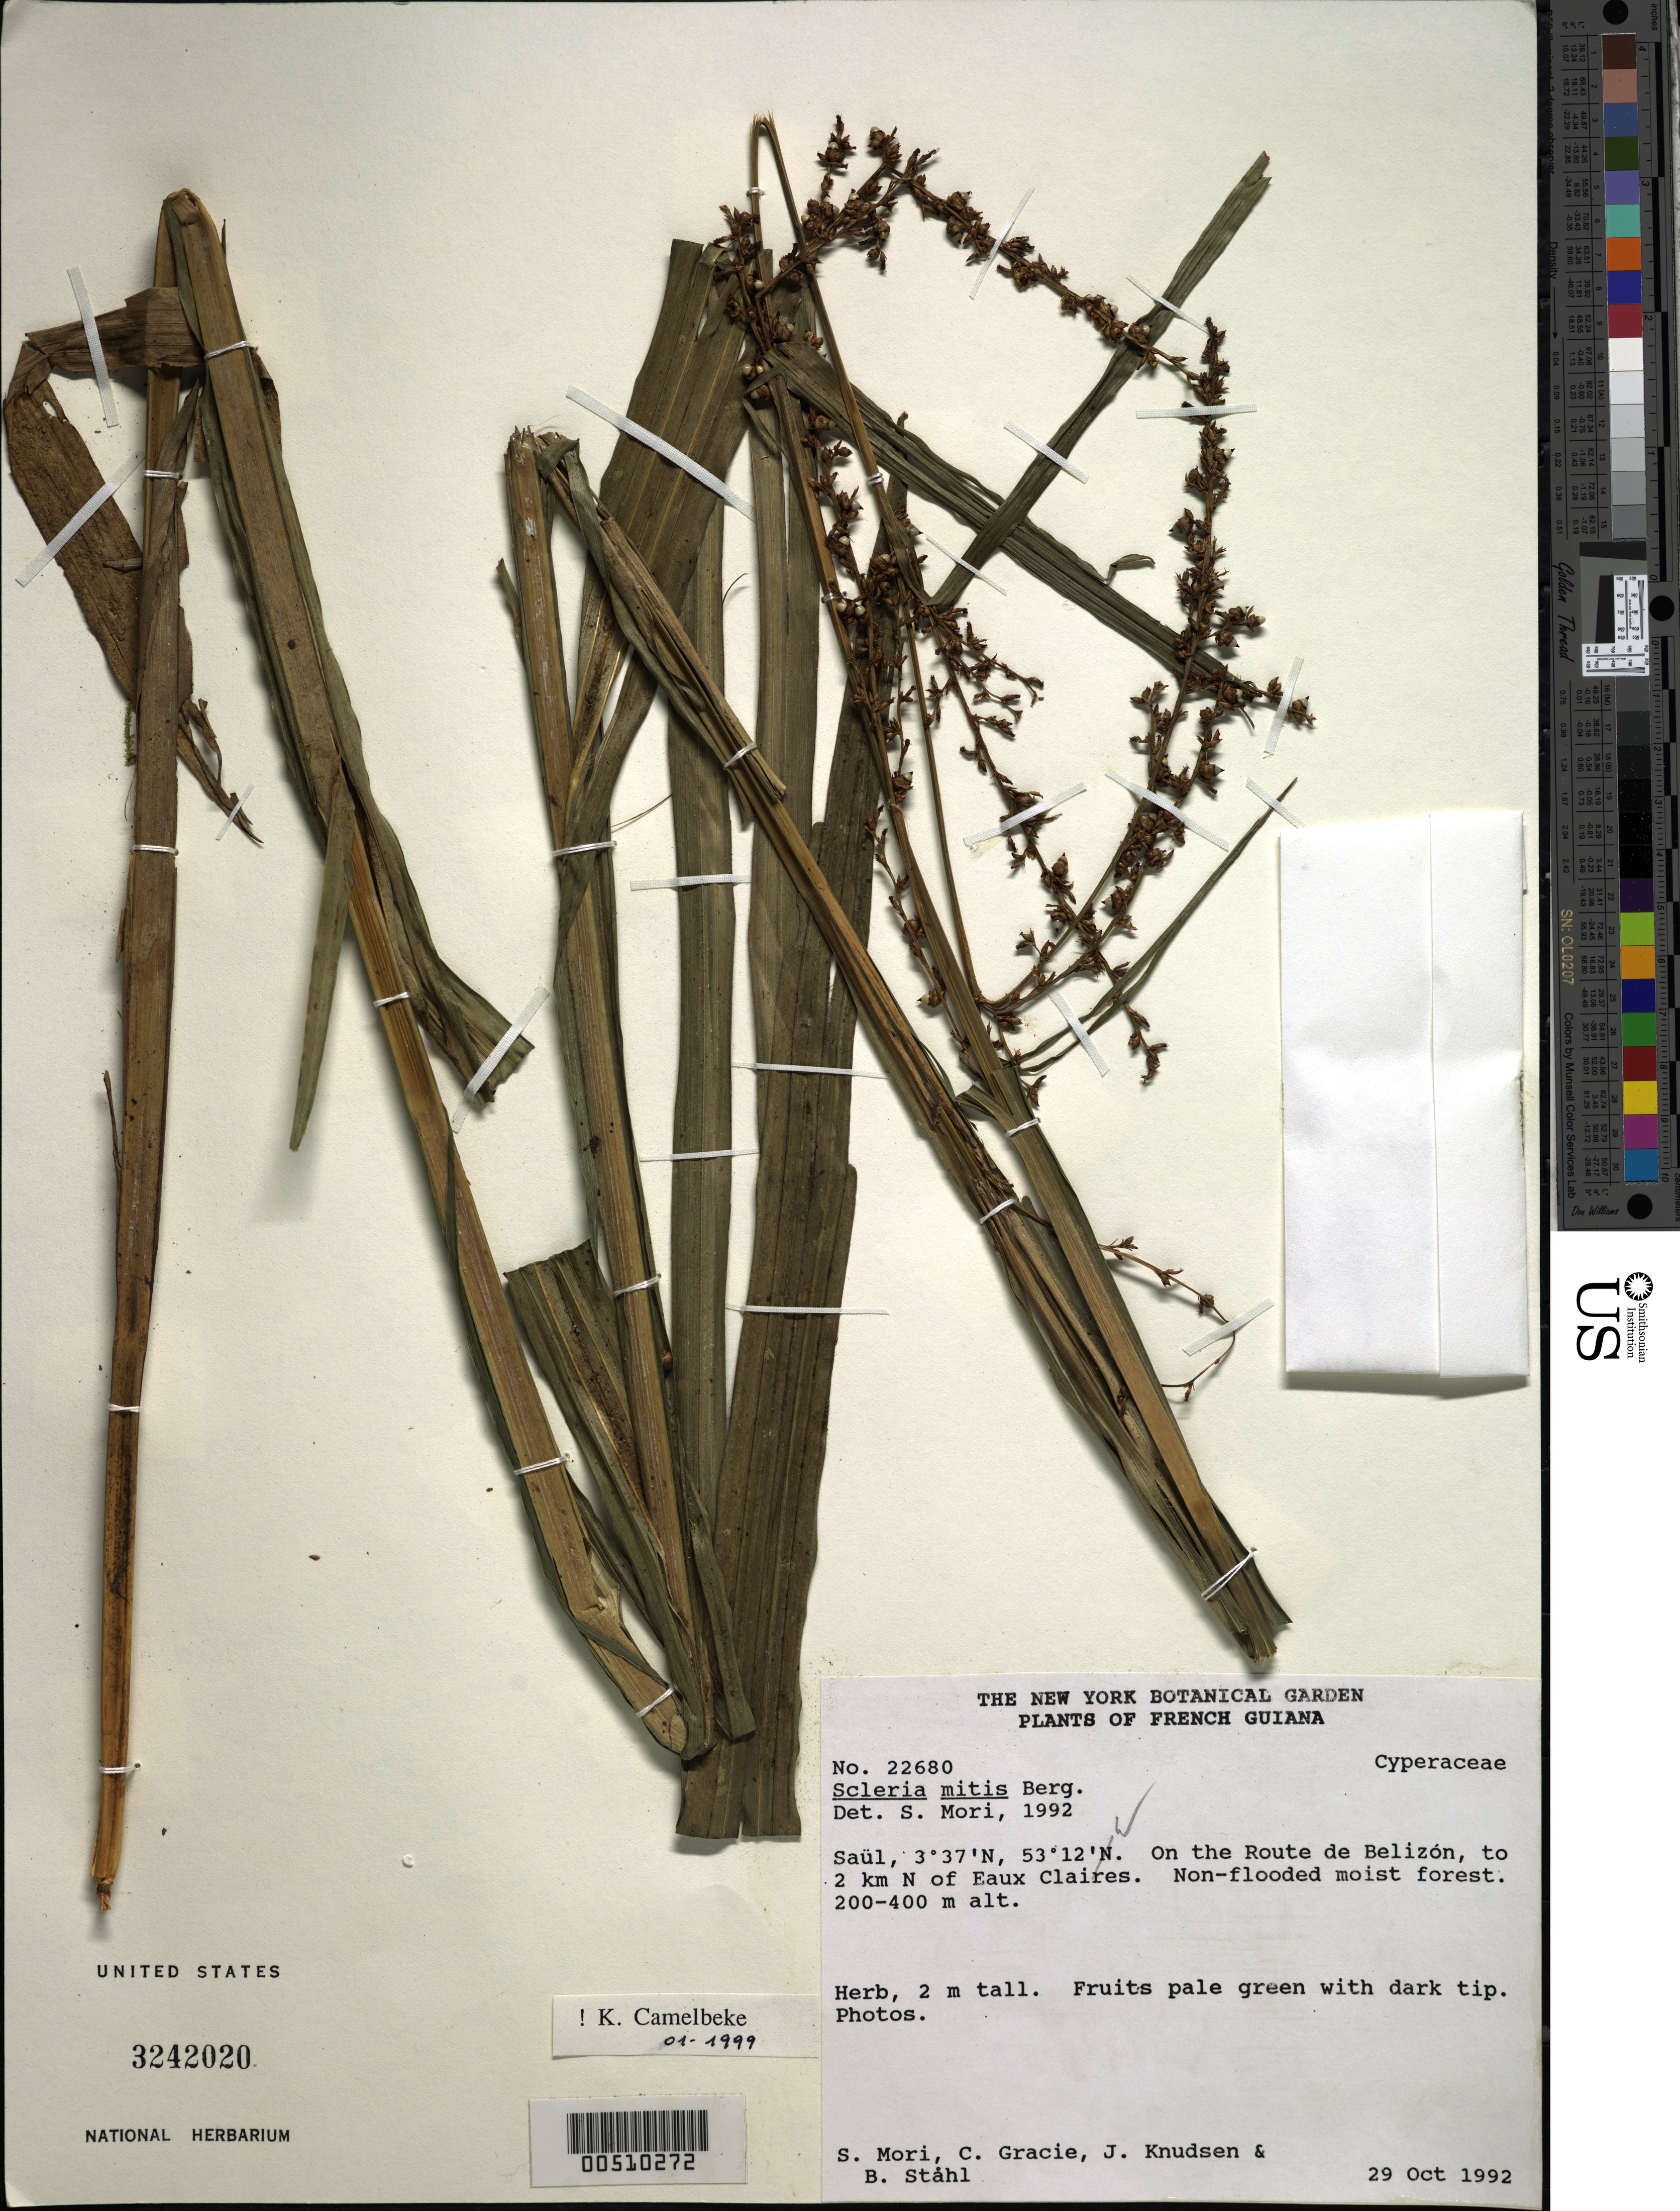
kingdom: Plantae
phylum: Tracheophyta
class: Liliopsida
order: Poales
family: Cyperaceae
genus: Scleria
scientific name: Scleria mitis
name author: P.J. Bergius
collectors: S. Mori, C. A. Gracie, J. Knudsen & B. Ståhl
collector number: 22680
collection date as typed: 29 Oct 1992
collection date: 1992-10-29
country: French Guiana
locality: Saul: on the Route de Belizon, to 2 km N of Eaux Claires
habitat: Non-flooded moist forest.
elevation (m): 200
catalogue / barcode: US 3242020